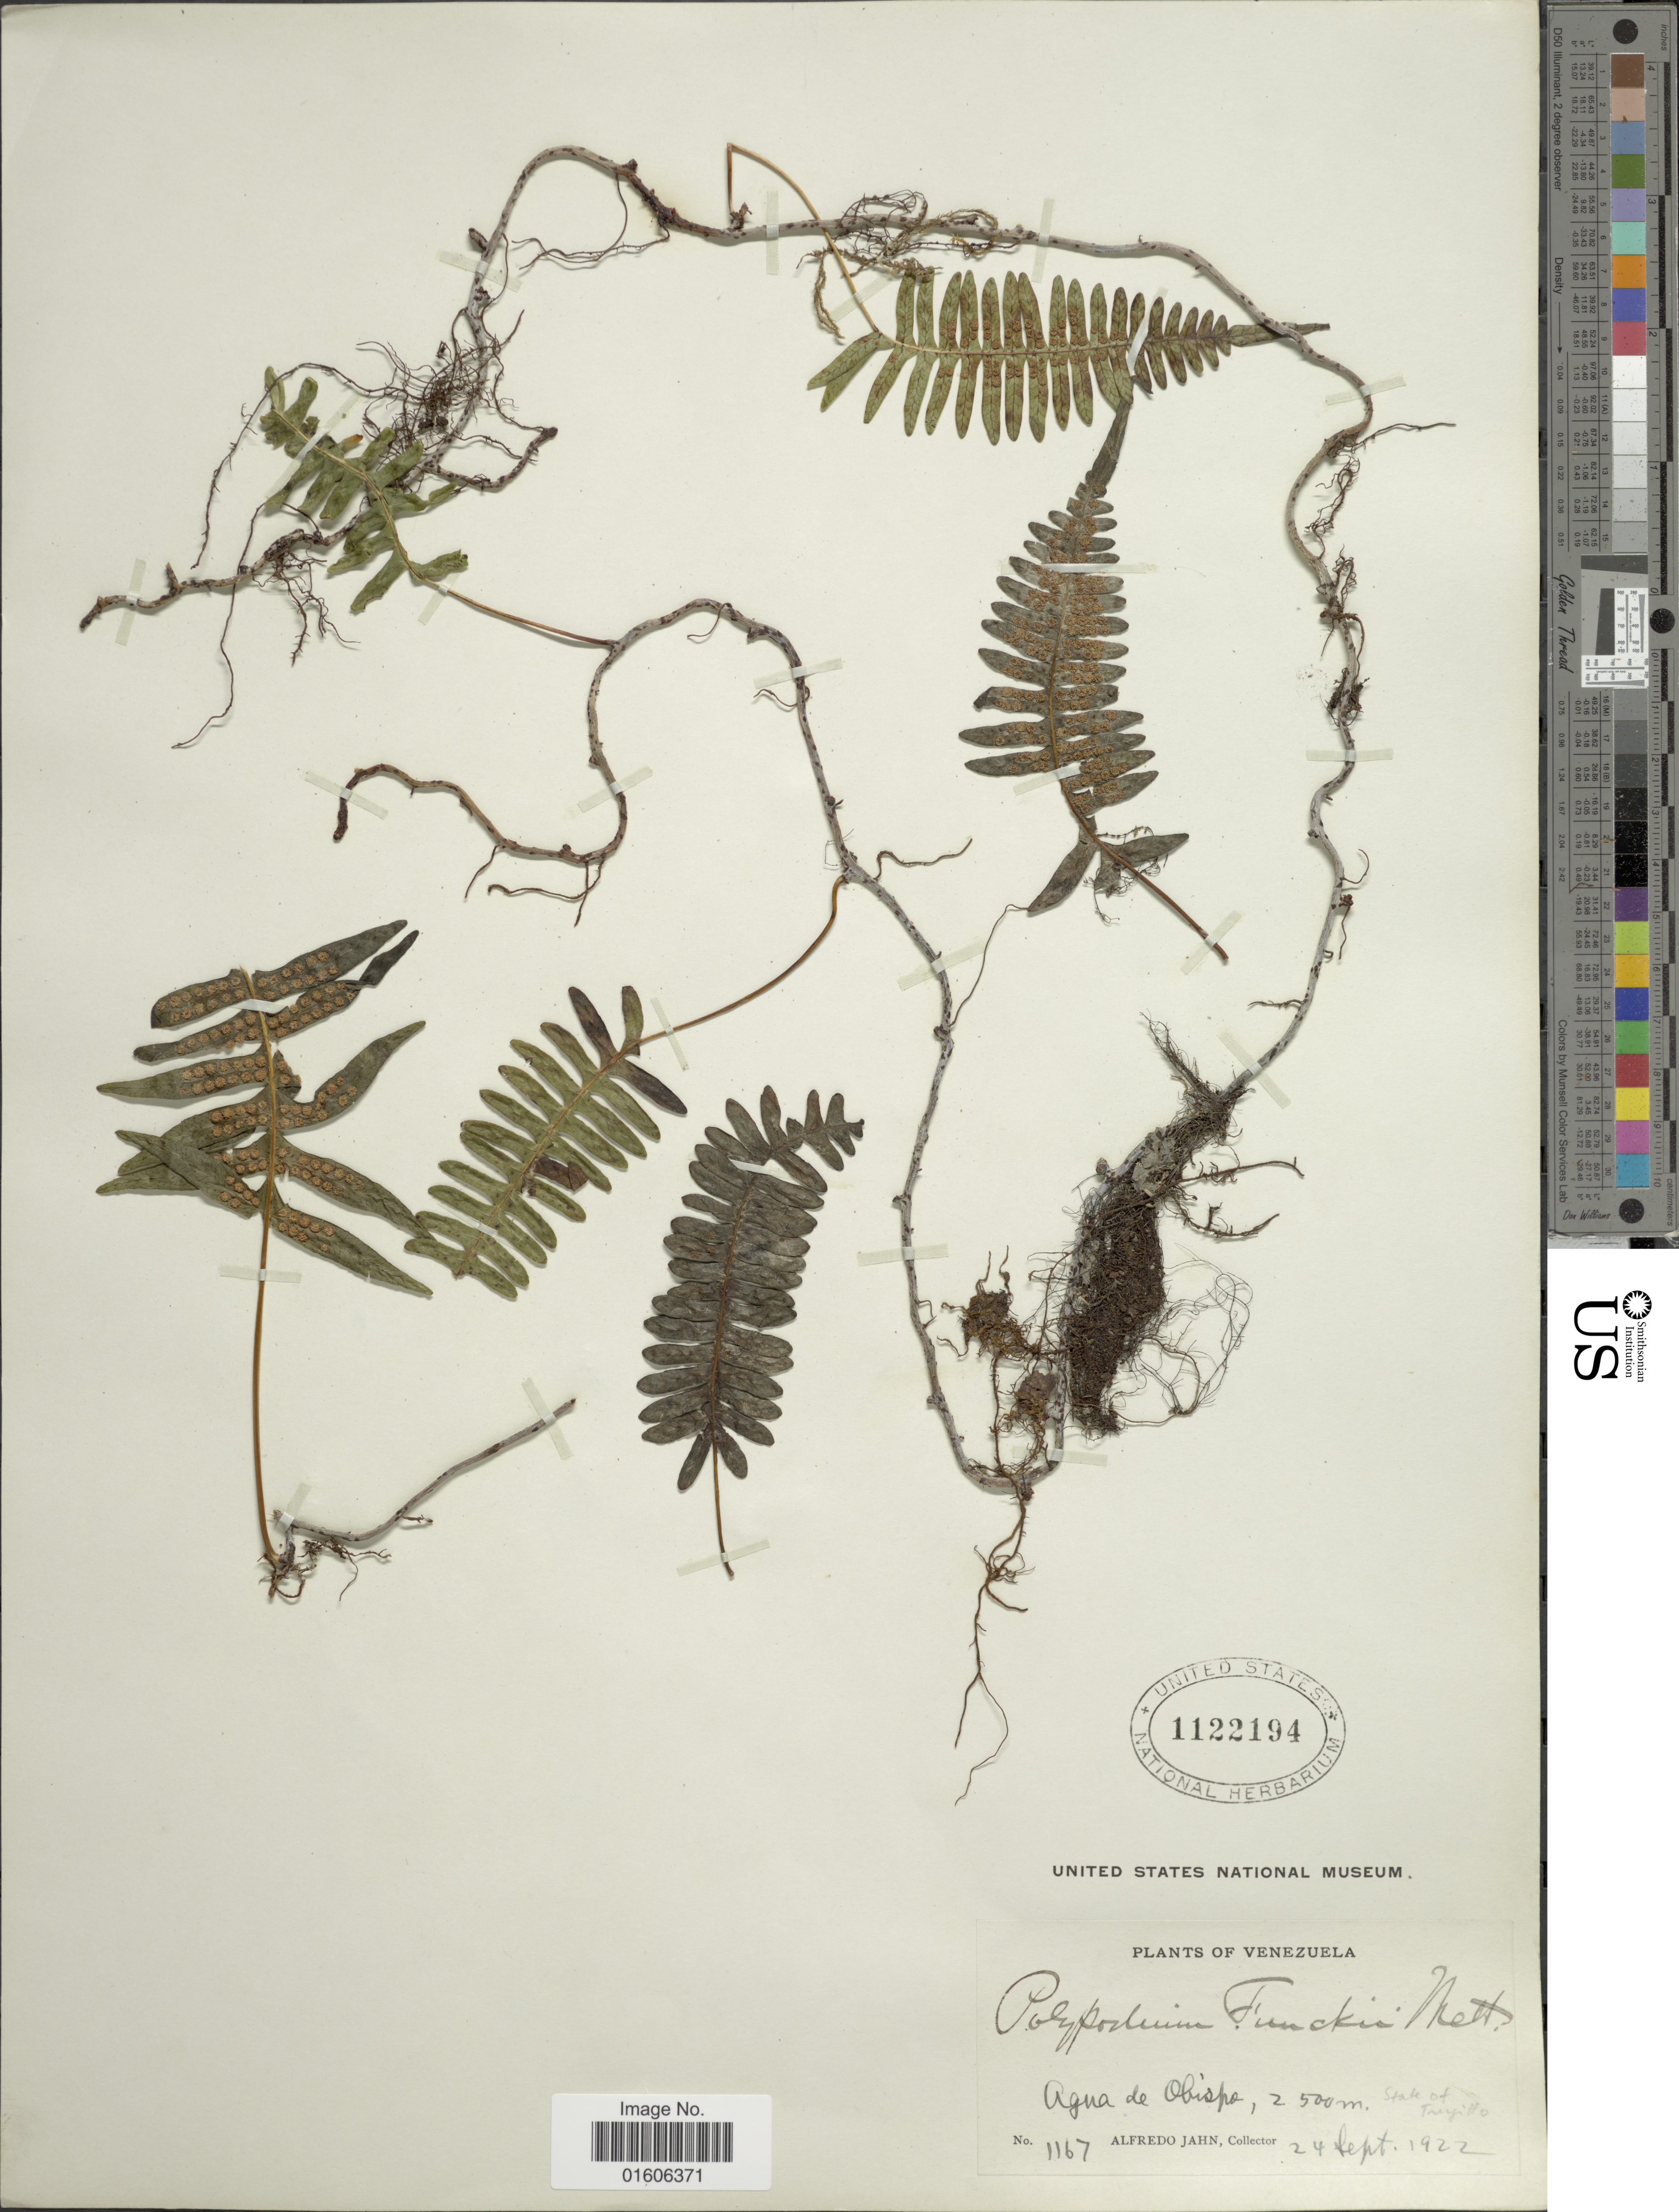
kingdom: Plantae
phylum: Tracheophyta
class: Polypodiopsida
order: Polypodiales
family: Polypodiaceae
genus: Serpocaulon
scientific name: Serpocaulon funckii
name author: (Mett.) A.R. Sm.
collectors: A. Jahn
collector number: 1167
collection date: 1922-09-24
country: Venezuela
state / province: Trujillo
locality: Agua de Obispa. State of Trujillo.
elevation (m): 2500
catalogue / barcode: US 1122194